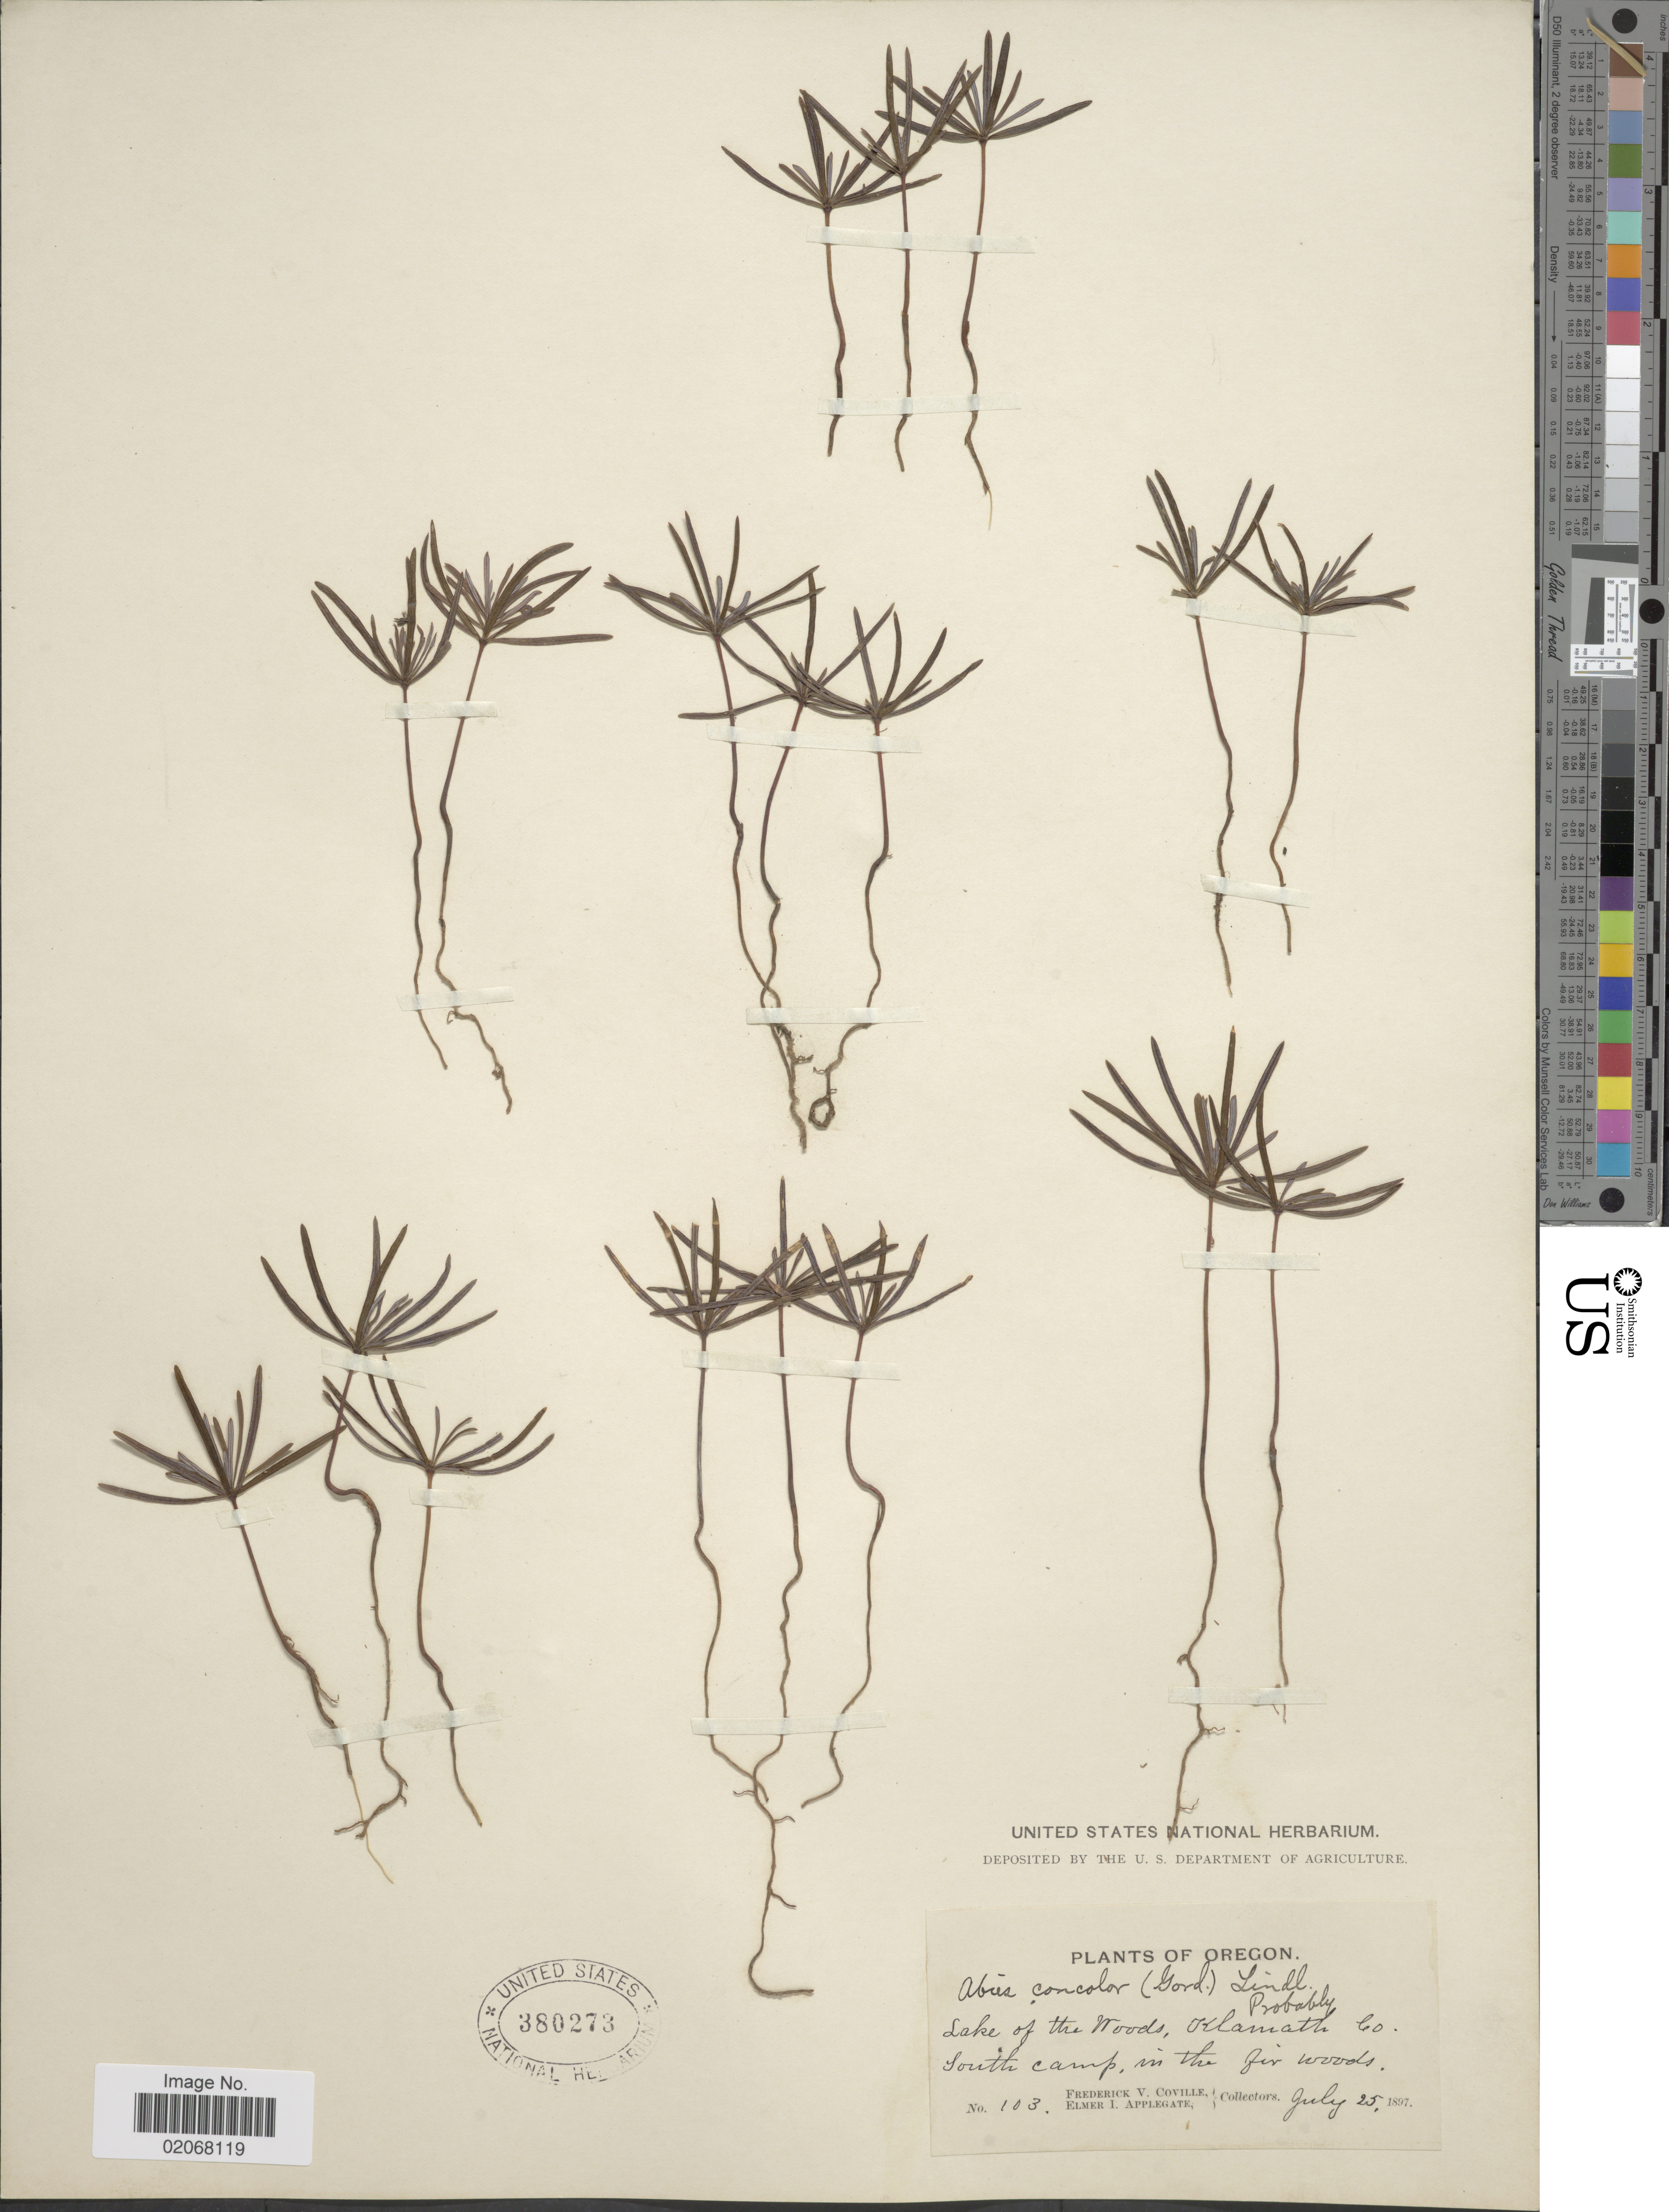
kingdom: Plantae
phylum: Tracheophyta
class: Pinopsida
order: Pinales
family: Pinaceae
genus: Abies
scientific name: Abies concolor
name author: (Gordon & Glend.) Lindl. ex Hildebr.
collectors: F. V. Coville & E. I. Applegate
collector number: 103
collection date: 1897-07-25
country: United States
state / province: Oregon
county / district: Klamath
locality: Lake of the Woods, Klamath Co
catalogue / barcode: US 380273